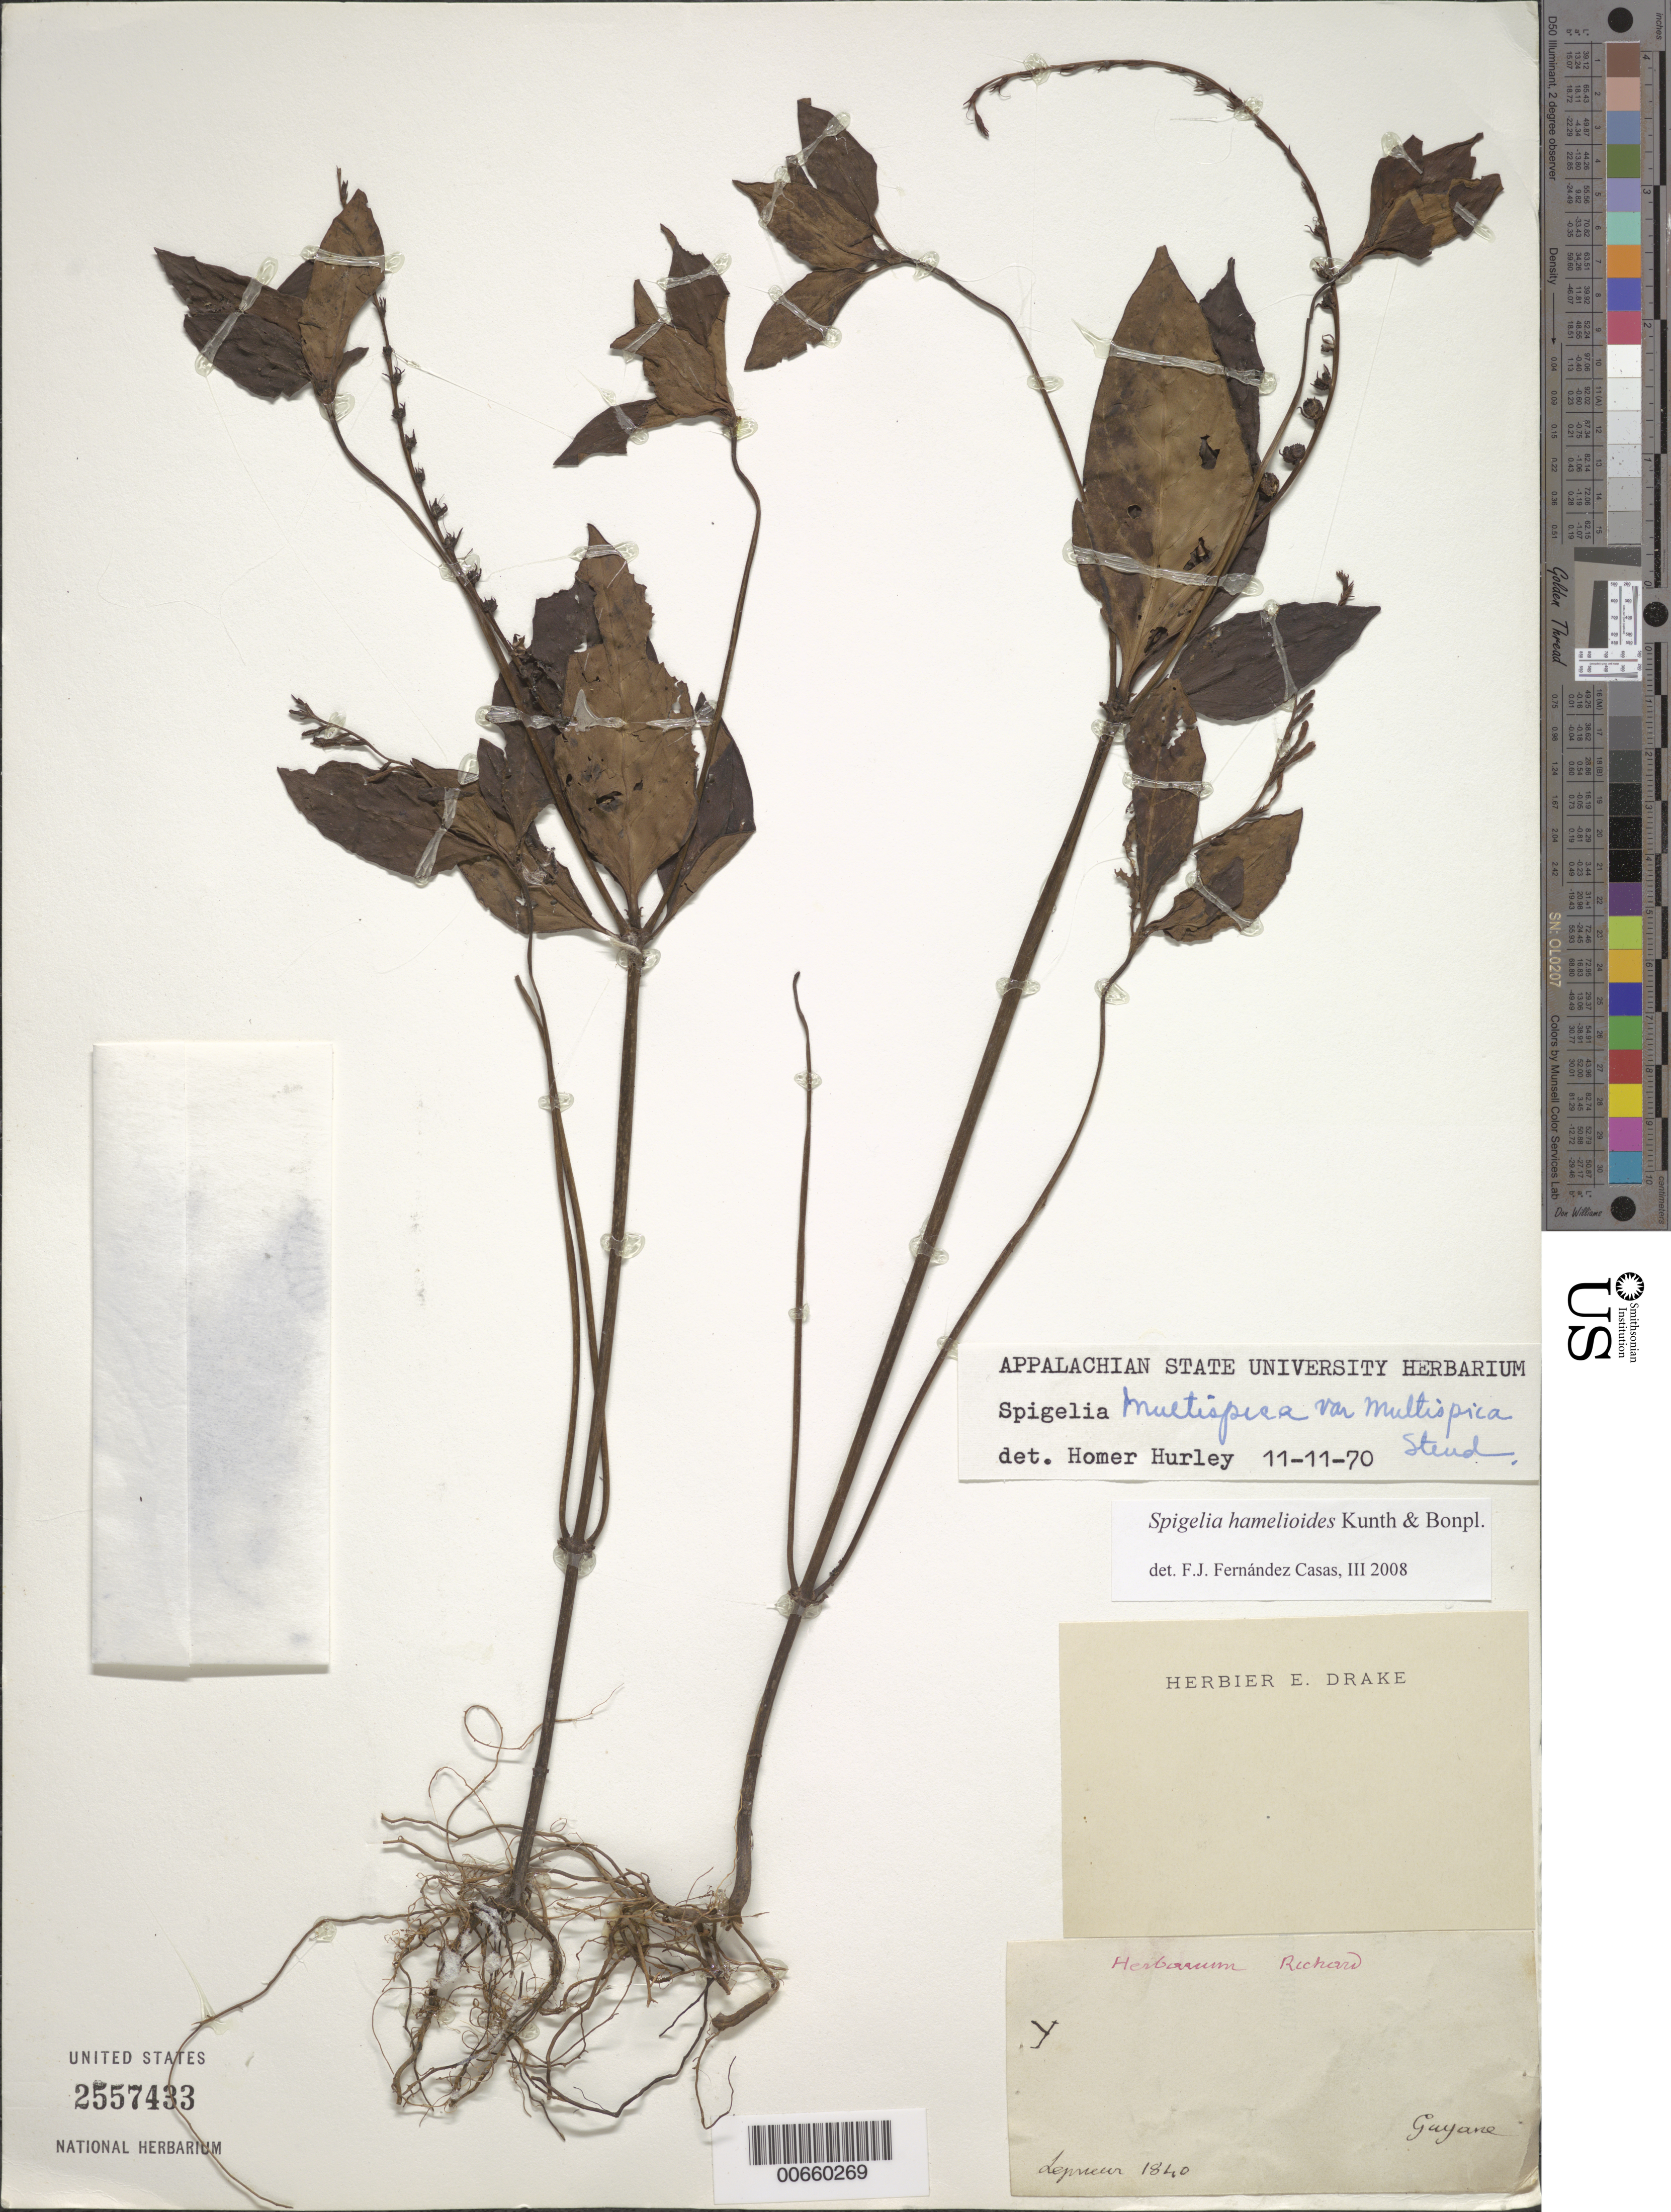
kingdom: Plantae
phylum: Tracheophyta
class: Magnoliopsida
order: Gentianales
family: Loganiaceae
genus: Spigelia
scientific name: Spigelia hamelioides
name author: Kunth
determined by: Fernández Casas, F. J.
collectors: F. M. R. Leprieur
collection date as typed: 1840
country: French Guiana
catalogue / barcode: US 2557433